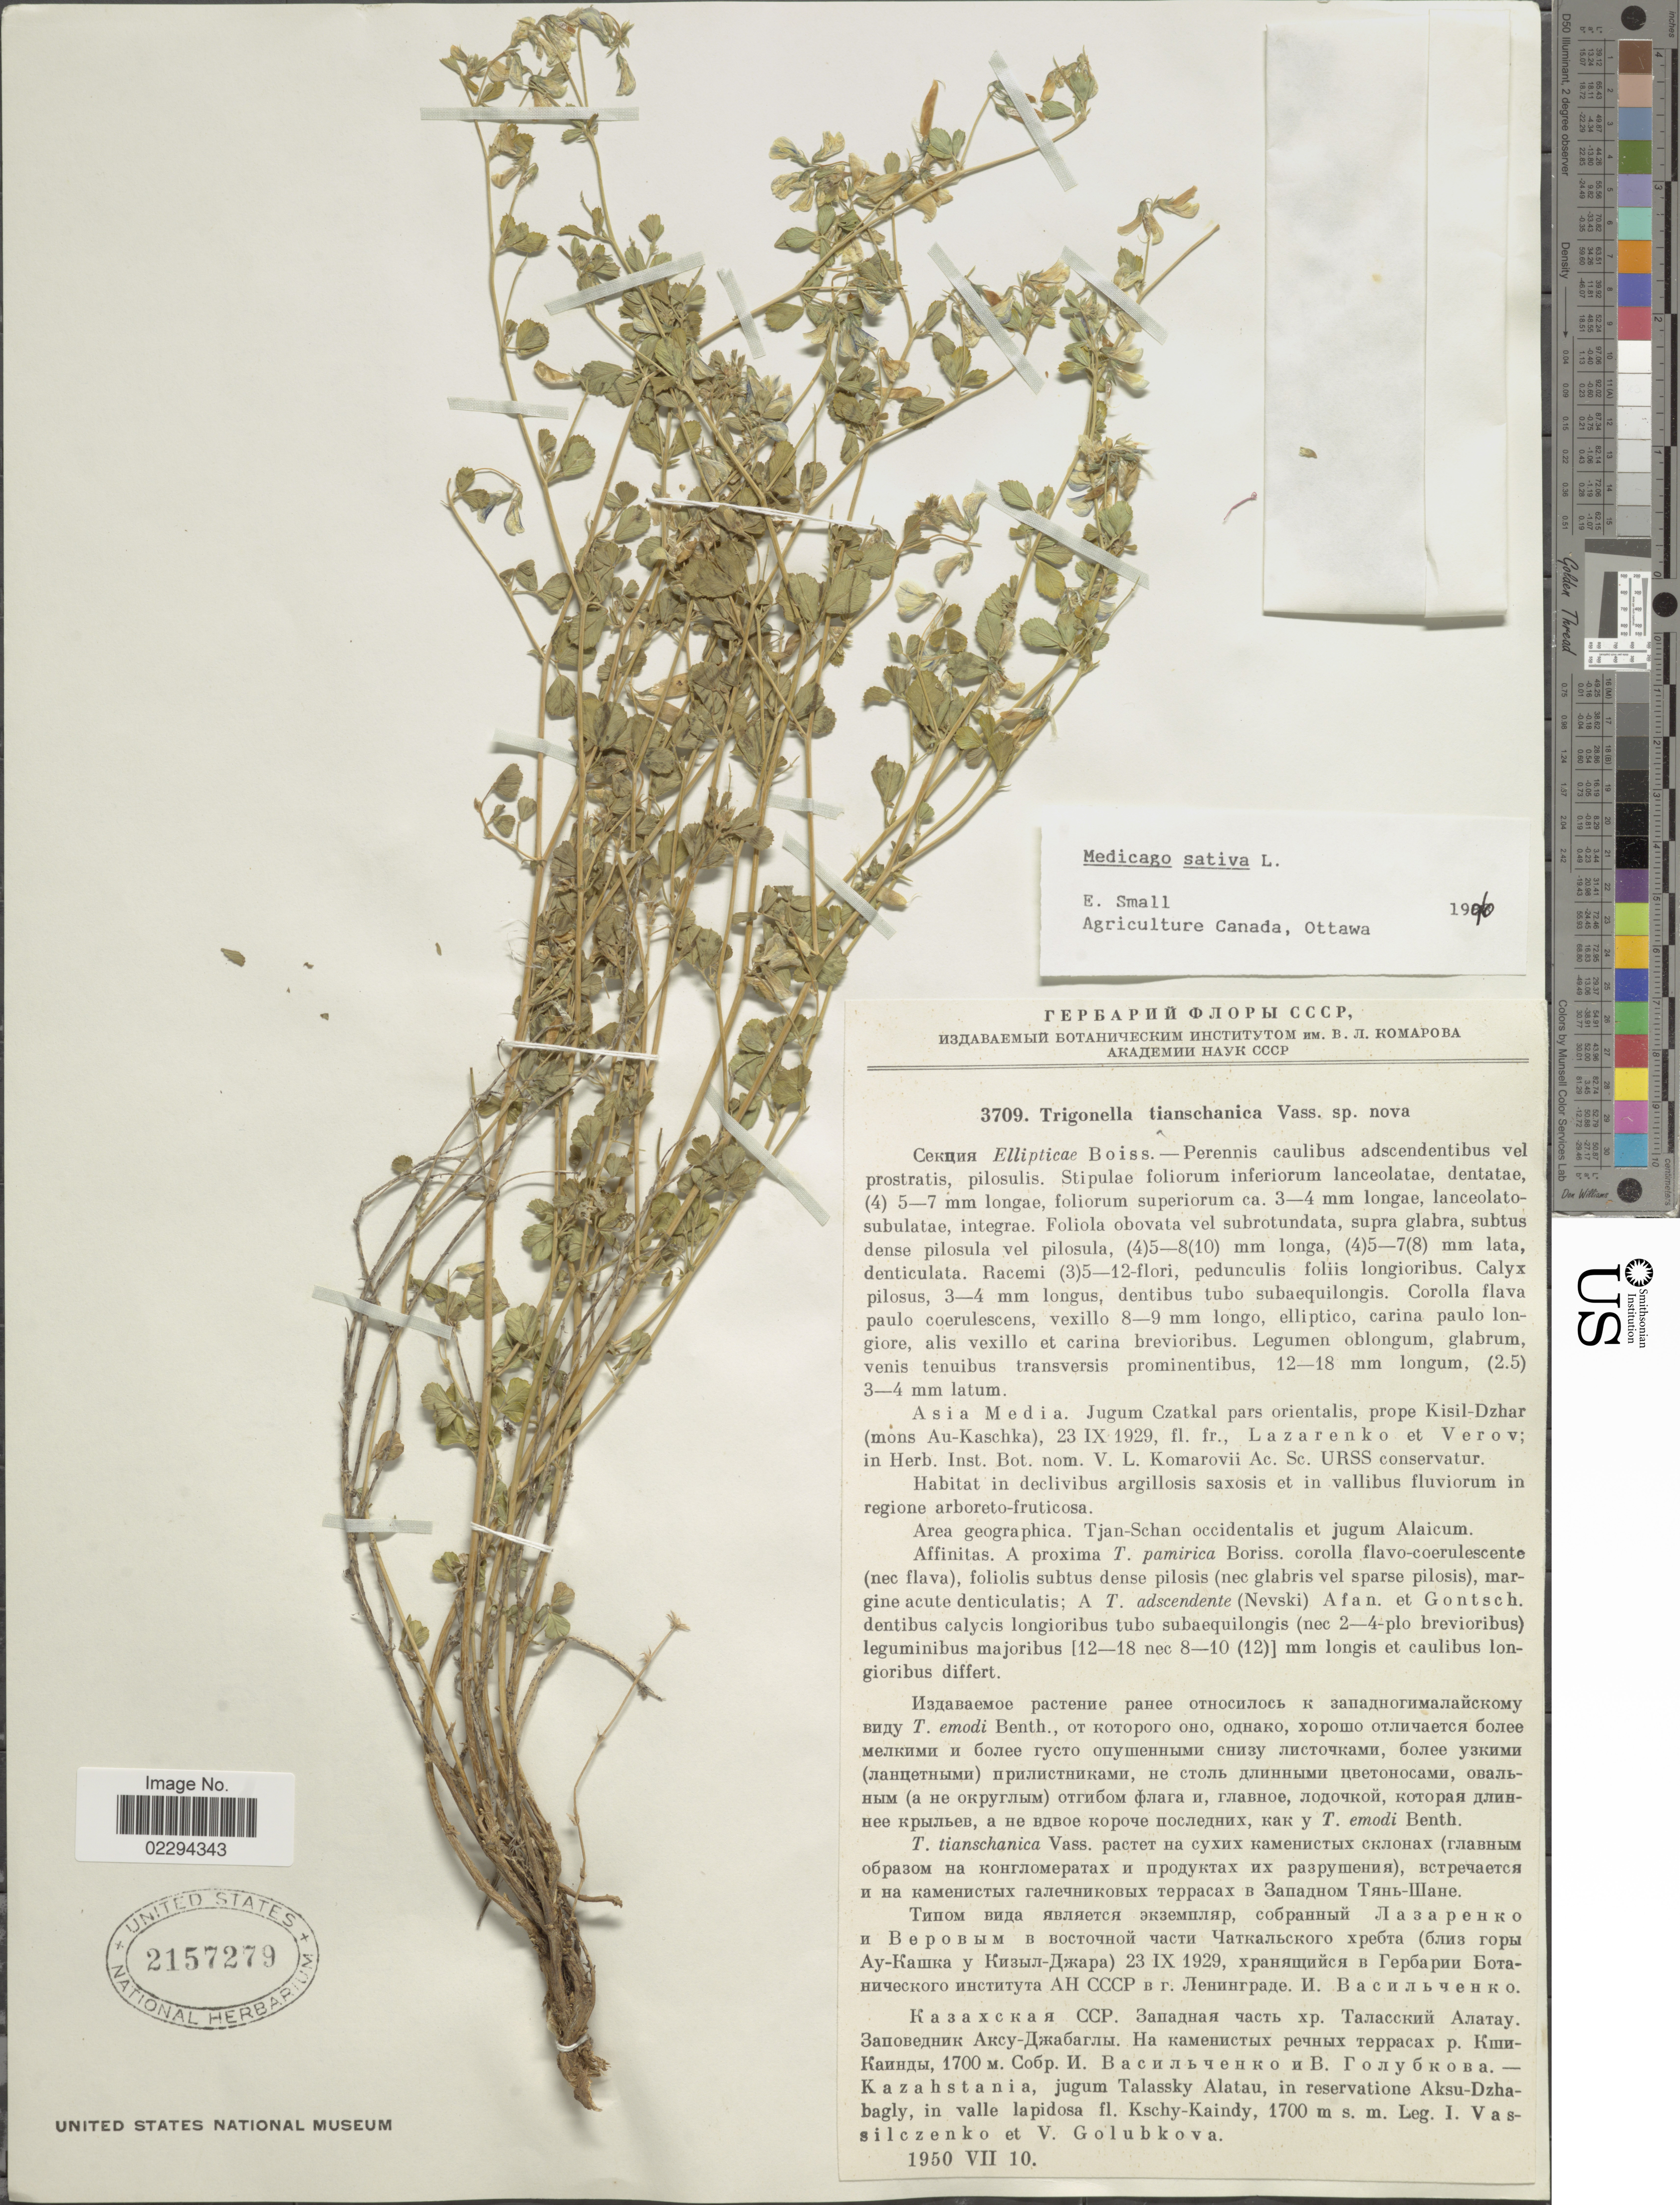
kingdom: Plantae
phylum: Tracheophyta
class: Magnoliopsida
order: Fabales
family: Fabaceae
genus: Medicago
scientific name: Medicago sativa subsp. sativa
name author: L.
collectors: I. T. Vassilczenko & V. F. Golubkova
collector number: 3709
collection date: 1950-07-10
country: Kazakhstan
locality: Kazahstania, jugum Talassky Alatau, in reservatione Aksu-Dzhabagly, in valle lapidosa fl. Kschy-Kaindy.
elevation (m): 1700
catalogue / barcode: US 2157279